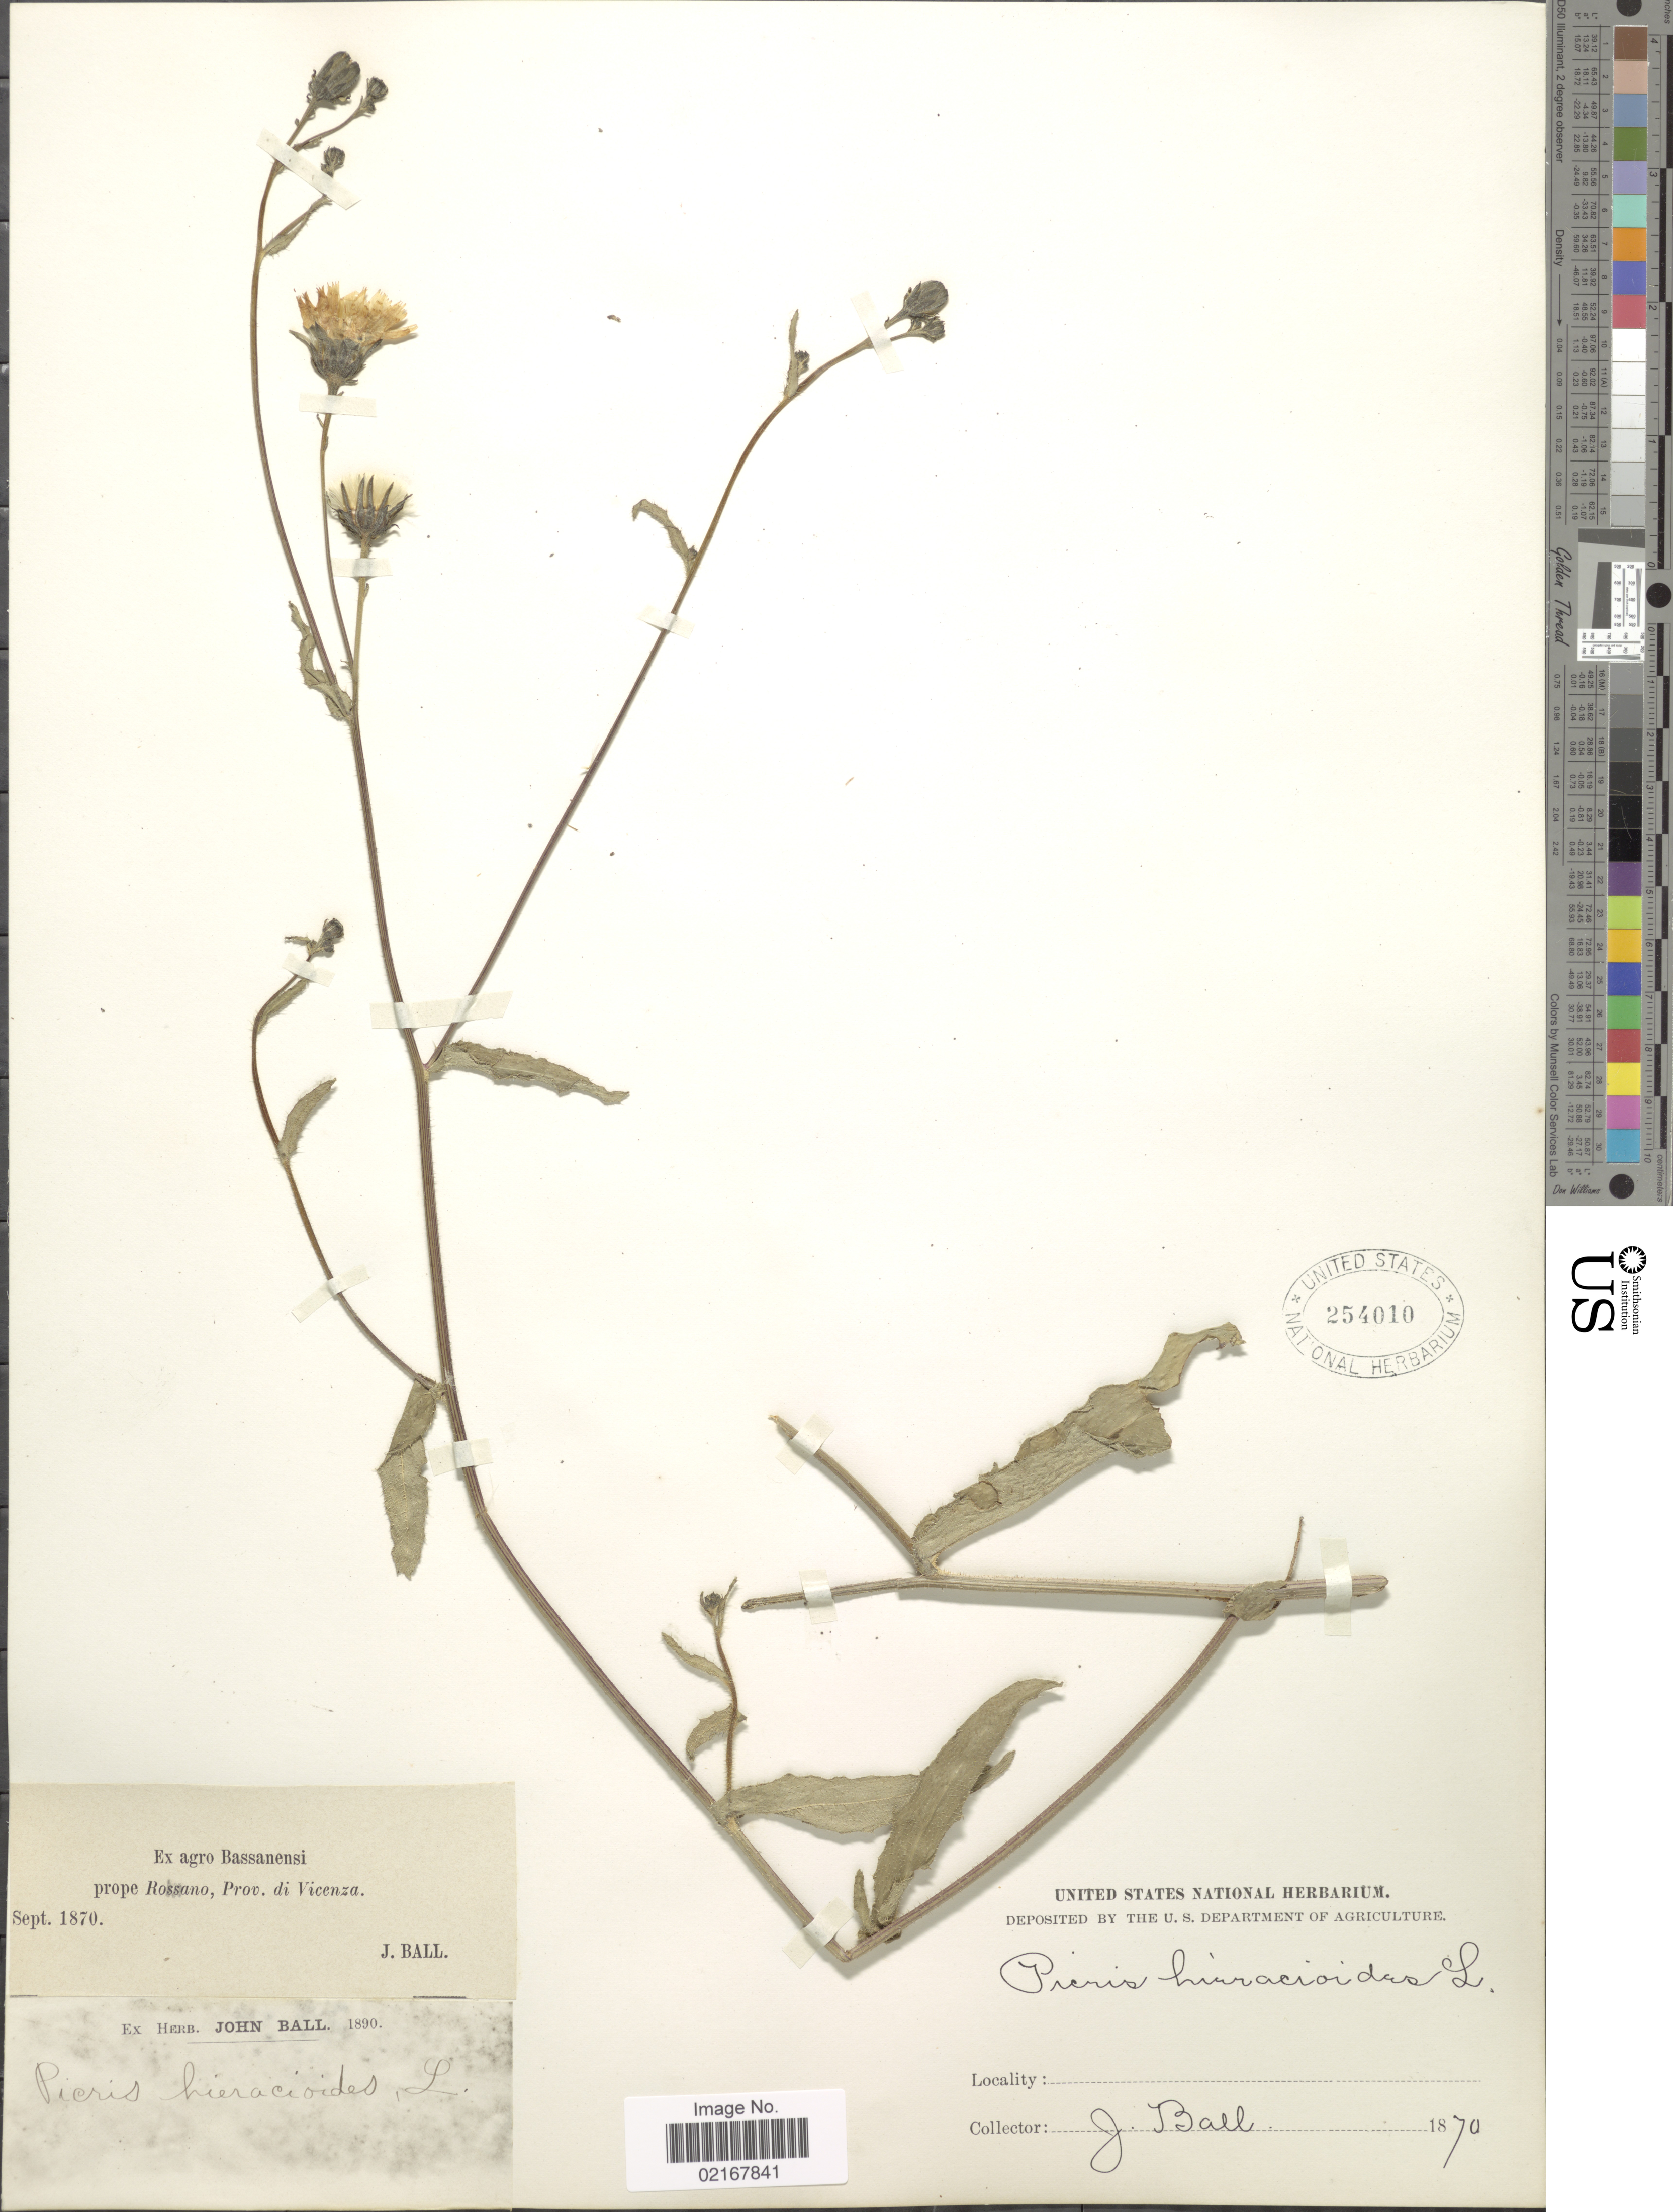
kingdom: Plantae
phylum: Tracheophyta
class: Magnoliopsida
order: Asterales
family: Asteraceae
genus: Picris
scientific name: Picris hieracioides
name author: L.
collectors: J. Ball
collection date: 1870-09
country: Italy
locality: Agro Bassanensi, prope Rossano, Prov. di Vicenza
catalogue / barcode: US 254010